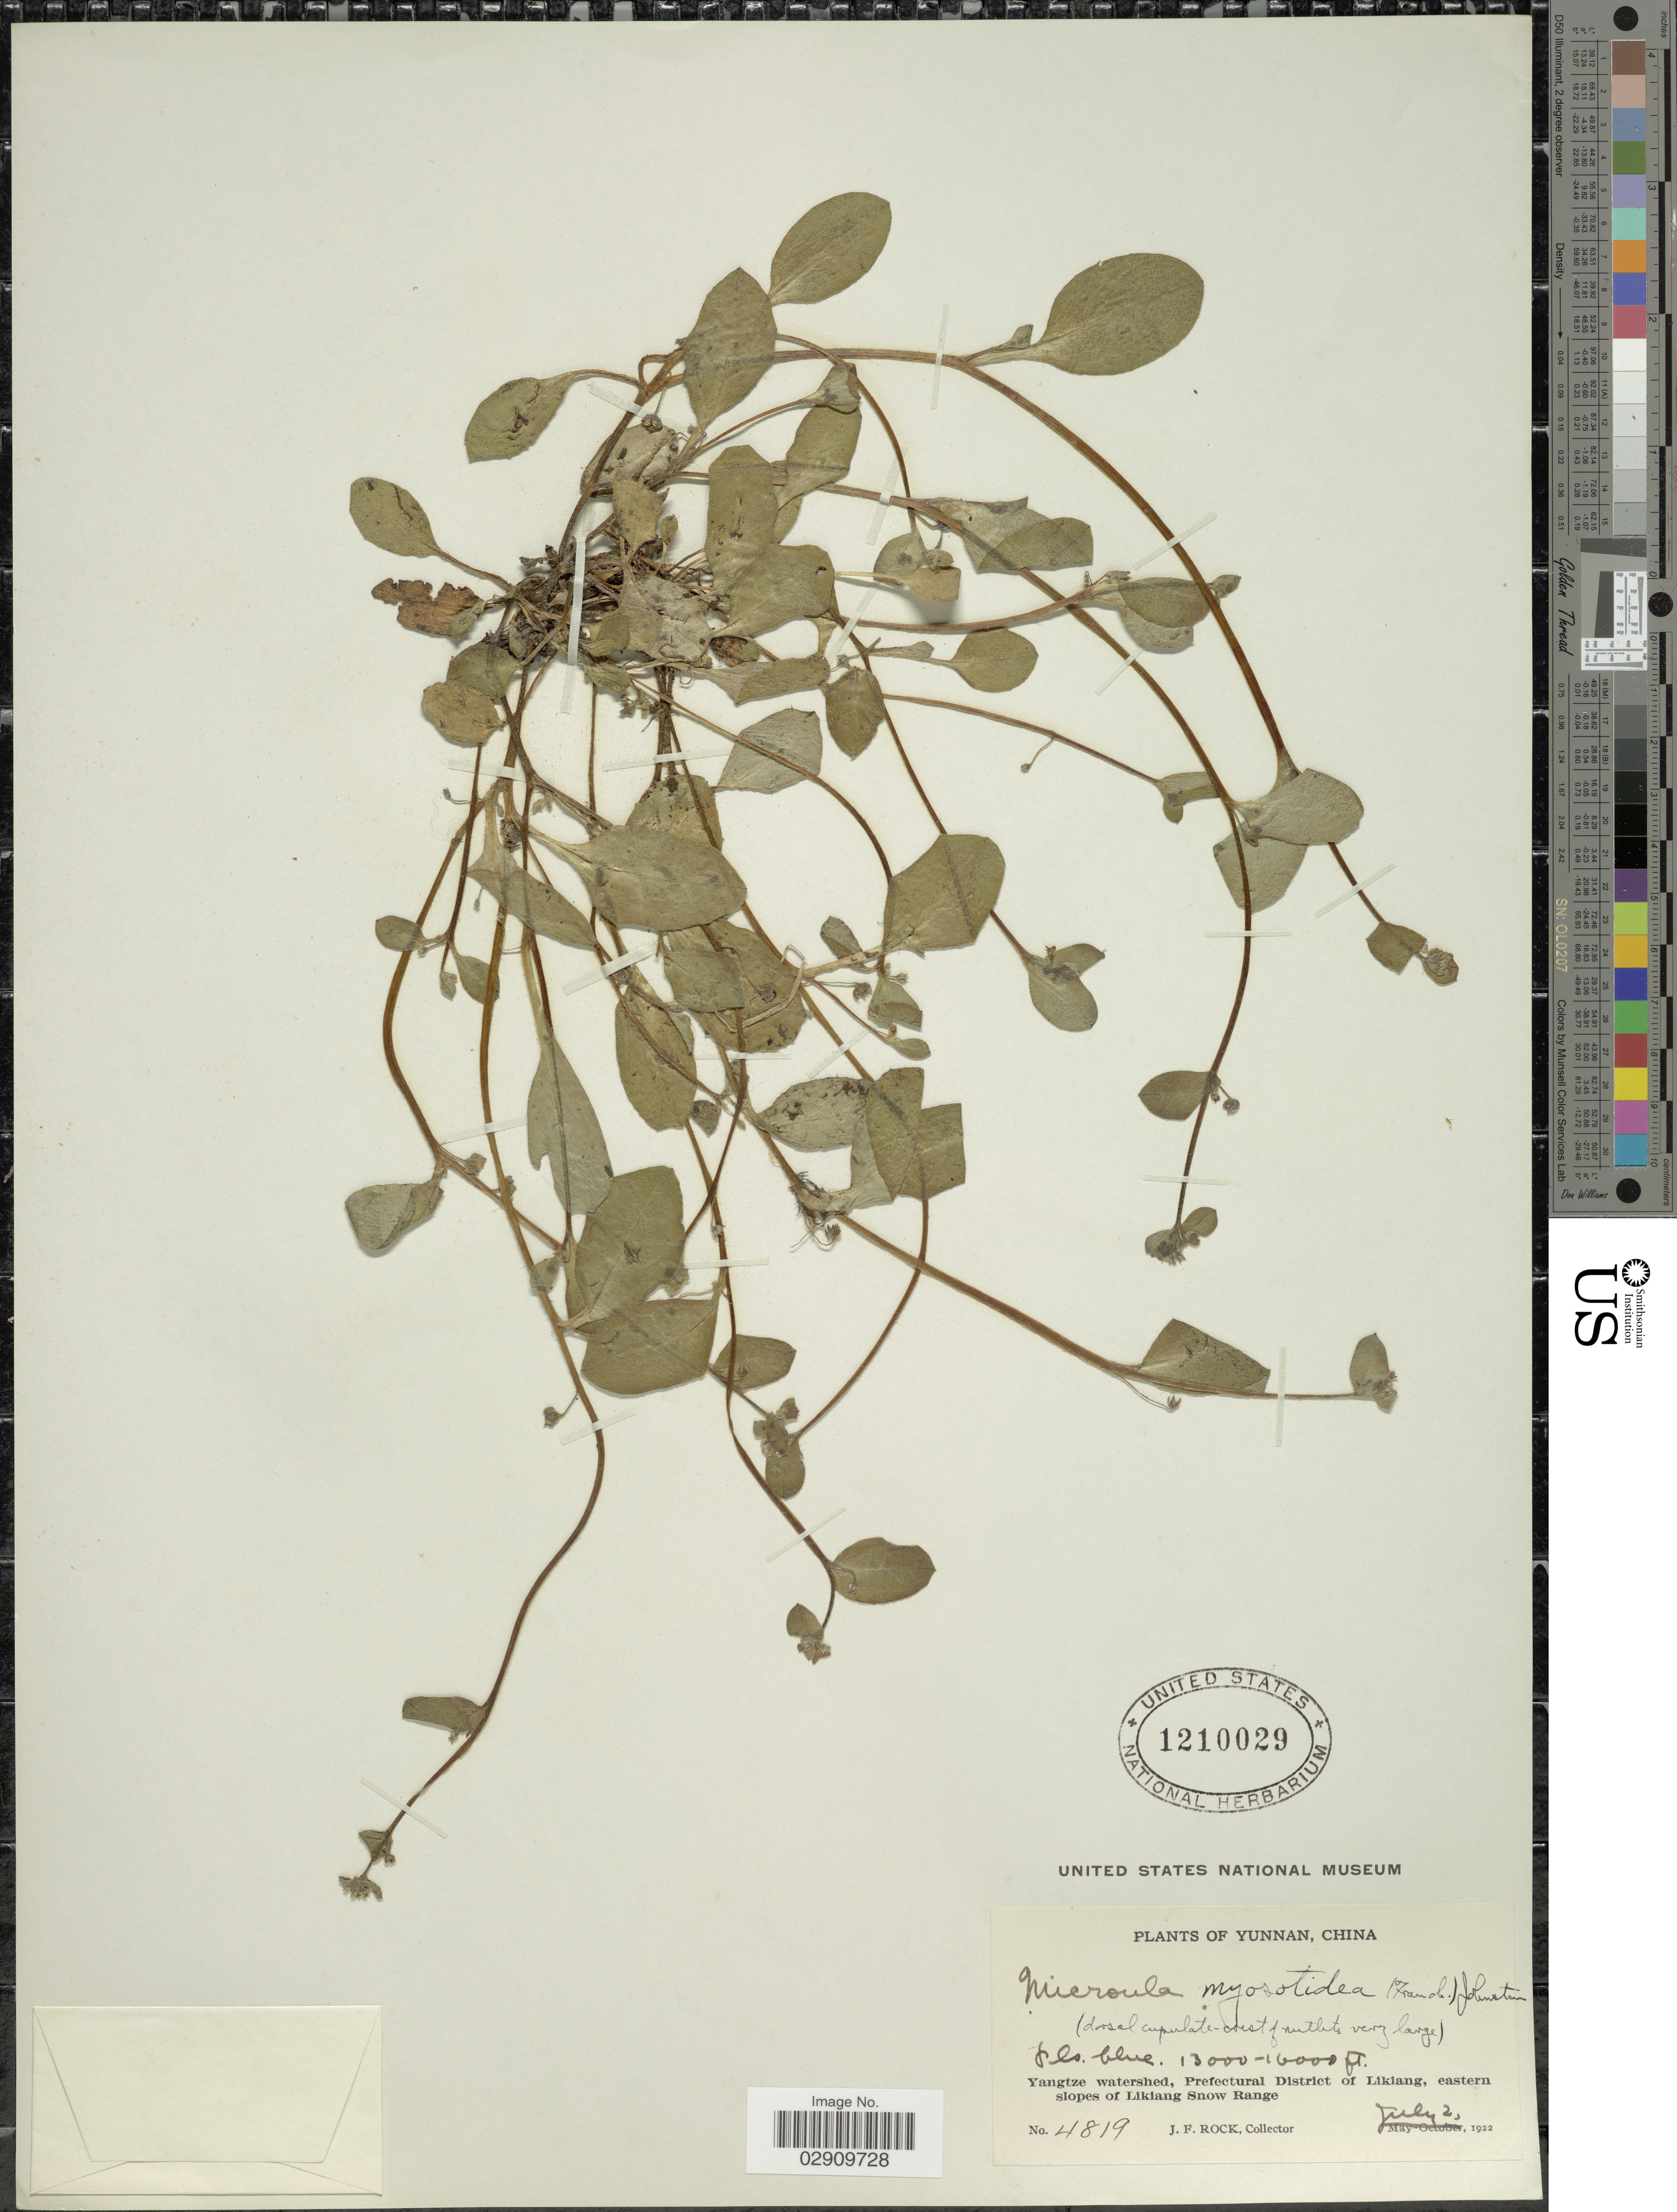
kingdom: Plantae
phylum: Tracheophyta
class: Magnoliopsida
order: Boraginales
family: Boraginaceae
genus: Microula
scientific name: Microula myosotidea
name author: (Franch.) I.M. Johnst.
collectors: J. Rock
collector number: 4819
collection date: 1922-07-02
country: China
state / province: Yunnan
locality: Yangtze watershed, Prefectural District of Likiang, eastern slopes of Likiang Snow Range.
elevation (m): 396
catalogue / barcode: US 1210029